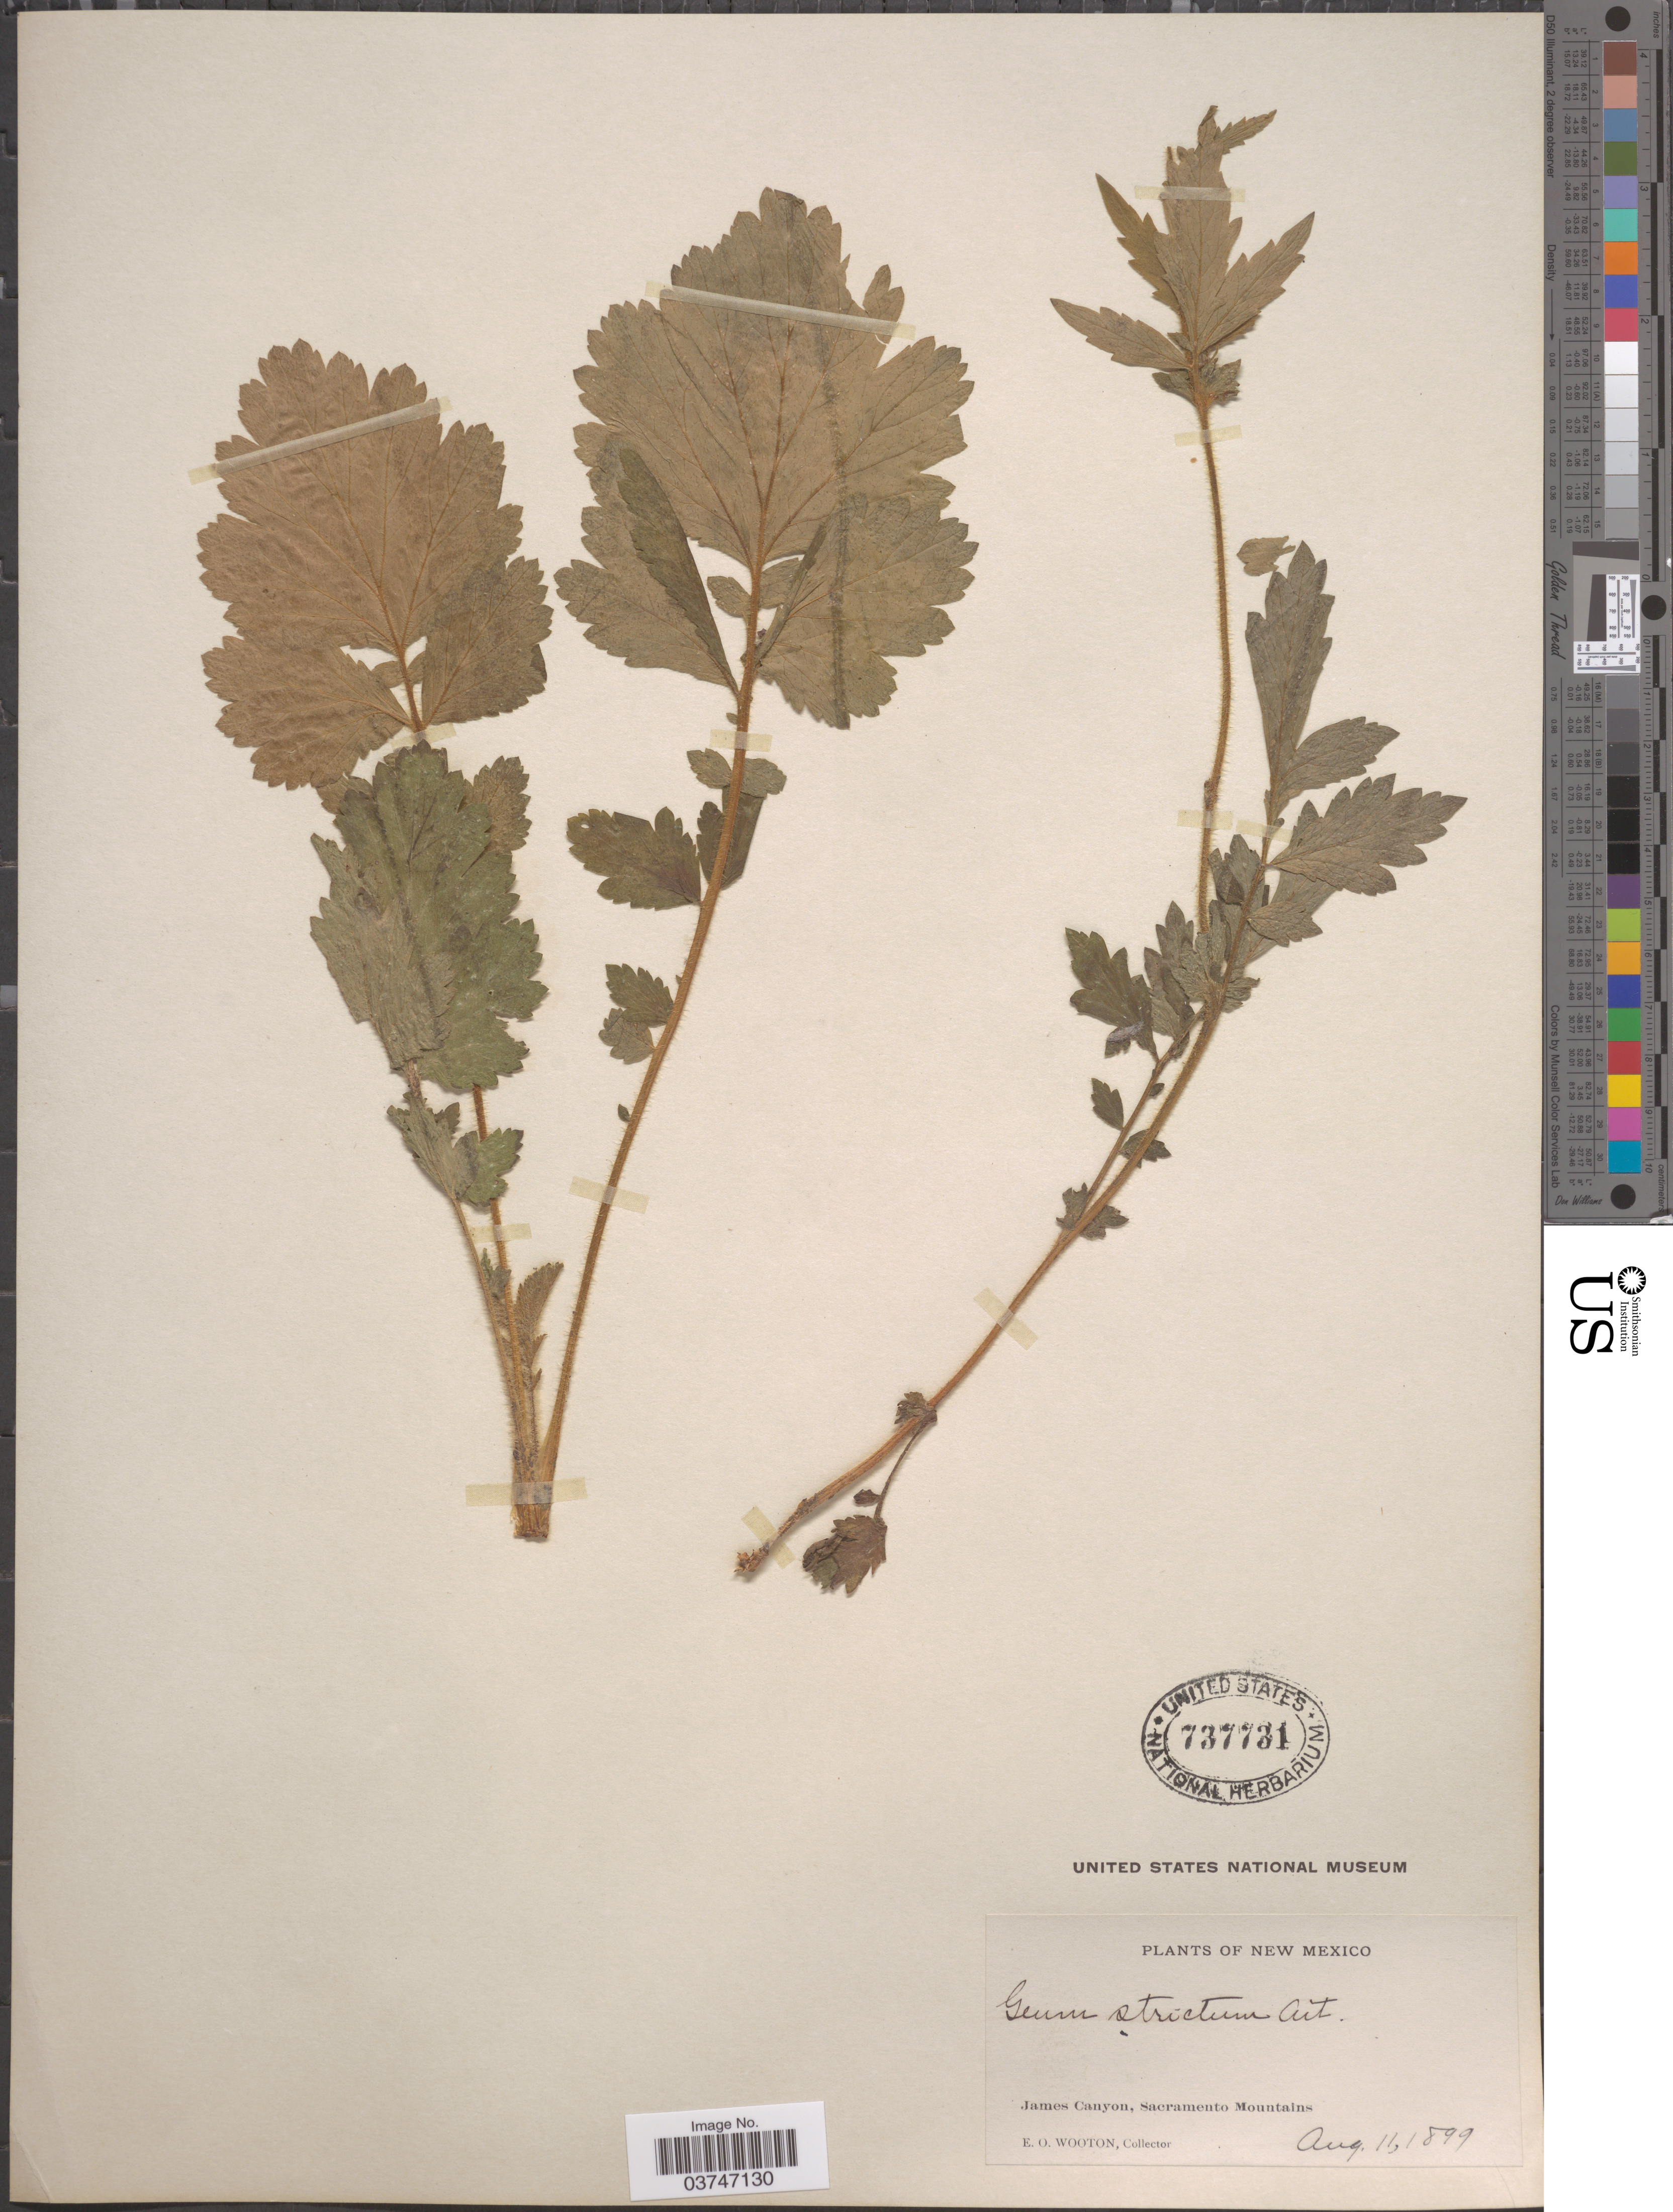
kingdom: Plantae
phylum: Tracheophyta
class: Magnoliopsida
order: Rosales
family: Rosaceae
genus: Geum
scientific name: Geum aleppicum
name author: Jacq.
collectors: E. O. Wooton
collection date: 1899-08-11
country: United States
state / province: New Mexico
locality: James Canyon, Sacramento Mountains.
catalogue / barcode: US 737731